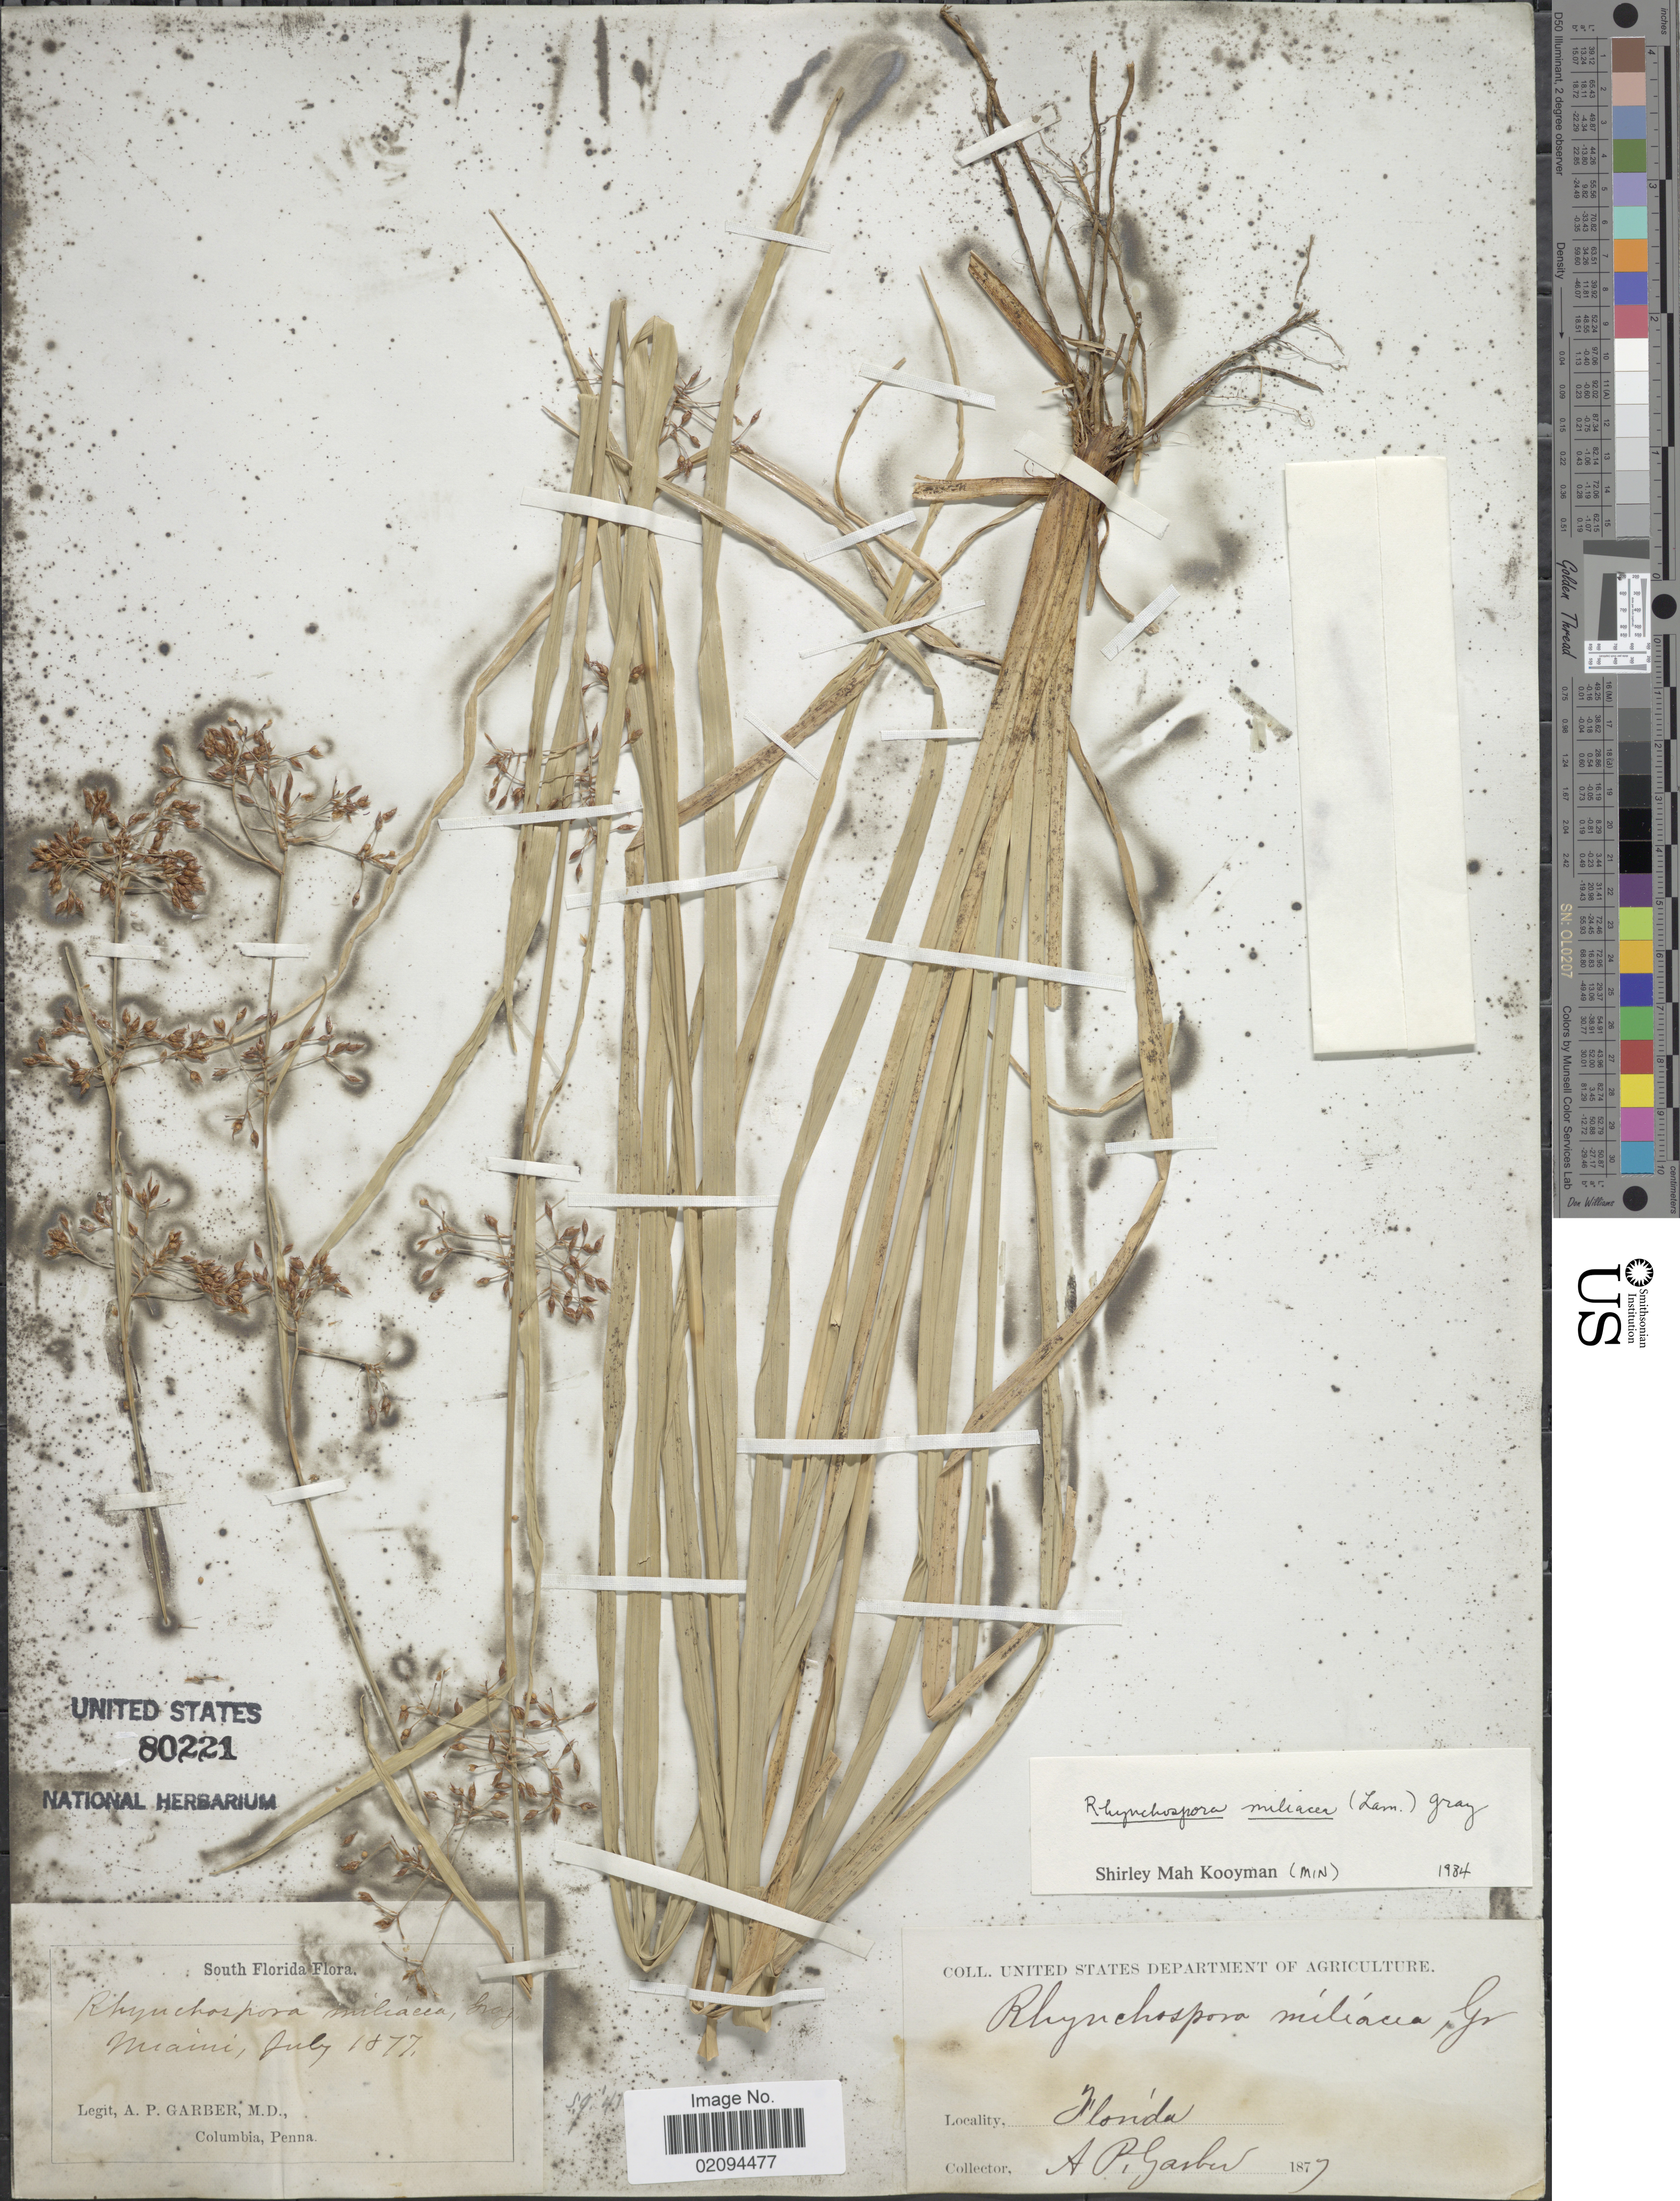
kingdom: Plantae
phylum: Tracheophyta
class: Liliopsida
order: Poales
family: Cyperaceae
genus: Rhynchospora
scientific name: Rhynchospora miliacea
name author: (Lam.) A. Gray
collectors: A. P. Garber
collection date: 1877-07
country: United States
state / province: Florida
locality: South Florida. Miami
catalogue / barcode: US 80221